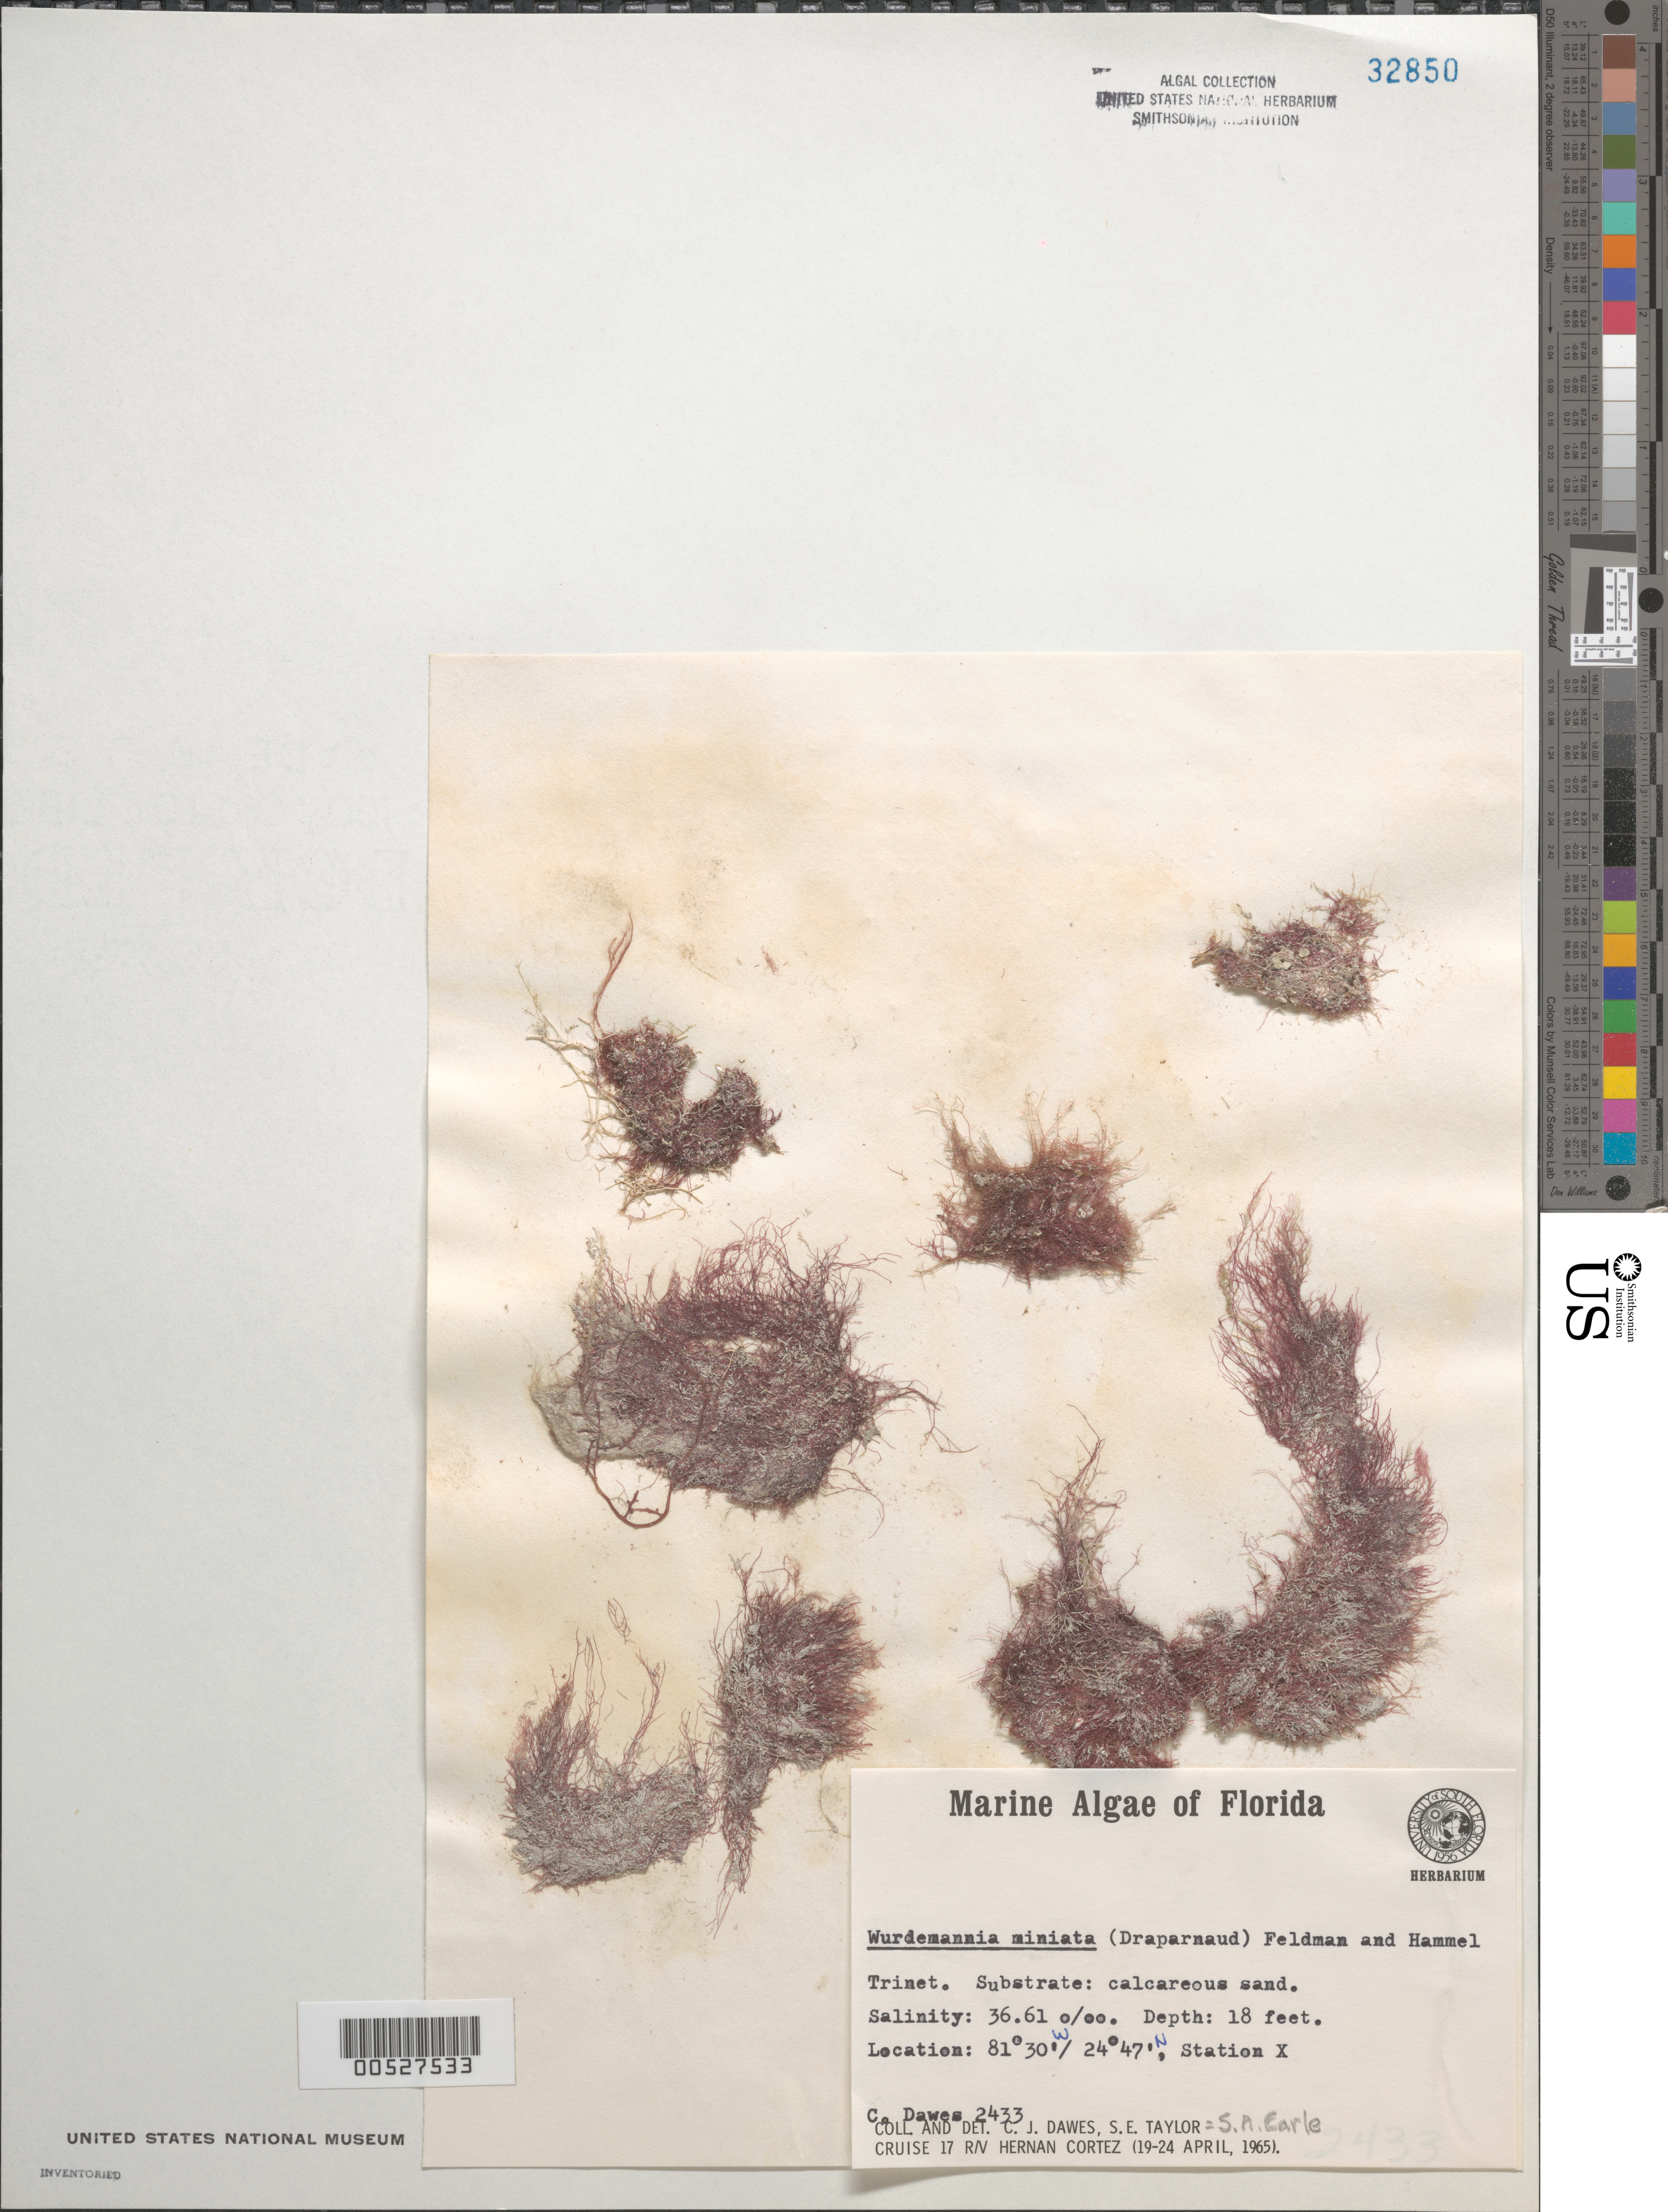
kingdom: Plantae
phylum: Rhodophyta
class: Florideophyceae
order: Gigartinales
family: Solieriaceae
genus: Wurdemannia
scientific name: Wurdemannia miniata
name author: (Spreng.) Feldmann & G. Hamel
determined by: Dawes, C. J.; Earle, S. A.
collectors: C. Dawes & S. A. Earle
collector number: Cjd 2433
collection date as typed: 19 Apr 1965 to 24 Apr 1965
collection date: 1965-04-19/1965-04-24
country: United States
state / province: Florida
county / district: Monroe County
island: Florida Keys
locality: Off Big Pine Key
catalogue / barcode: US 32850